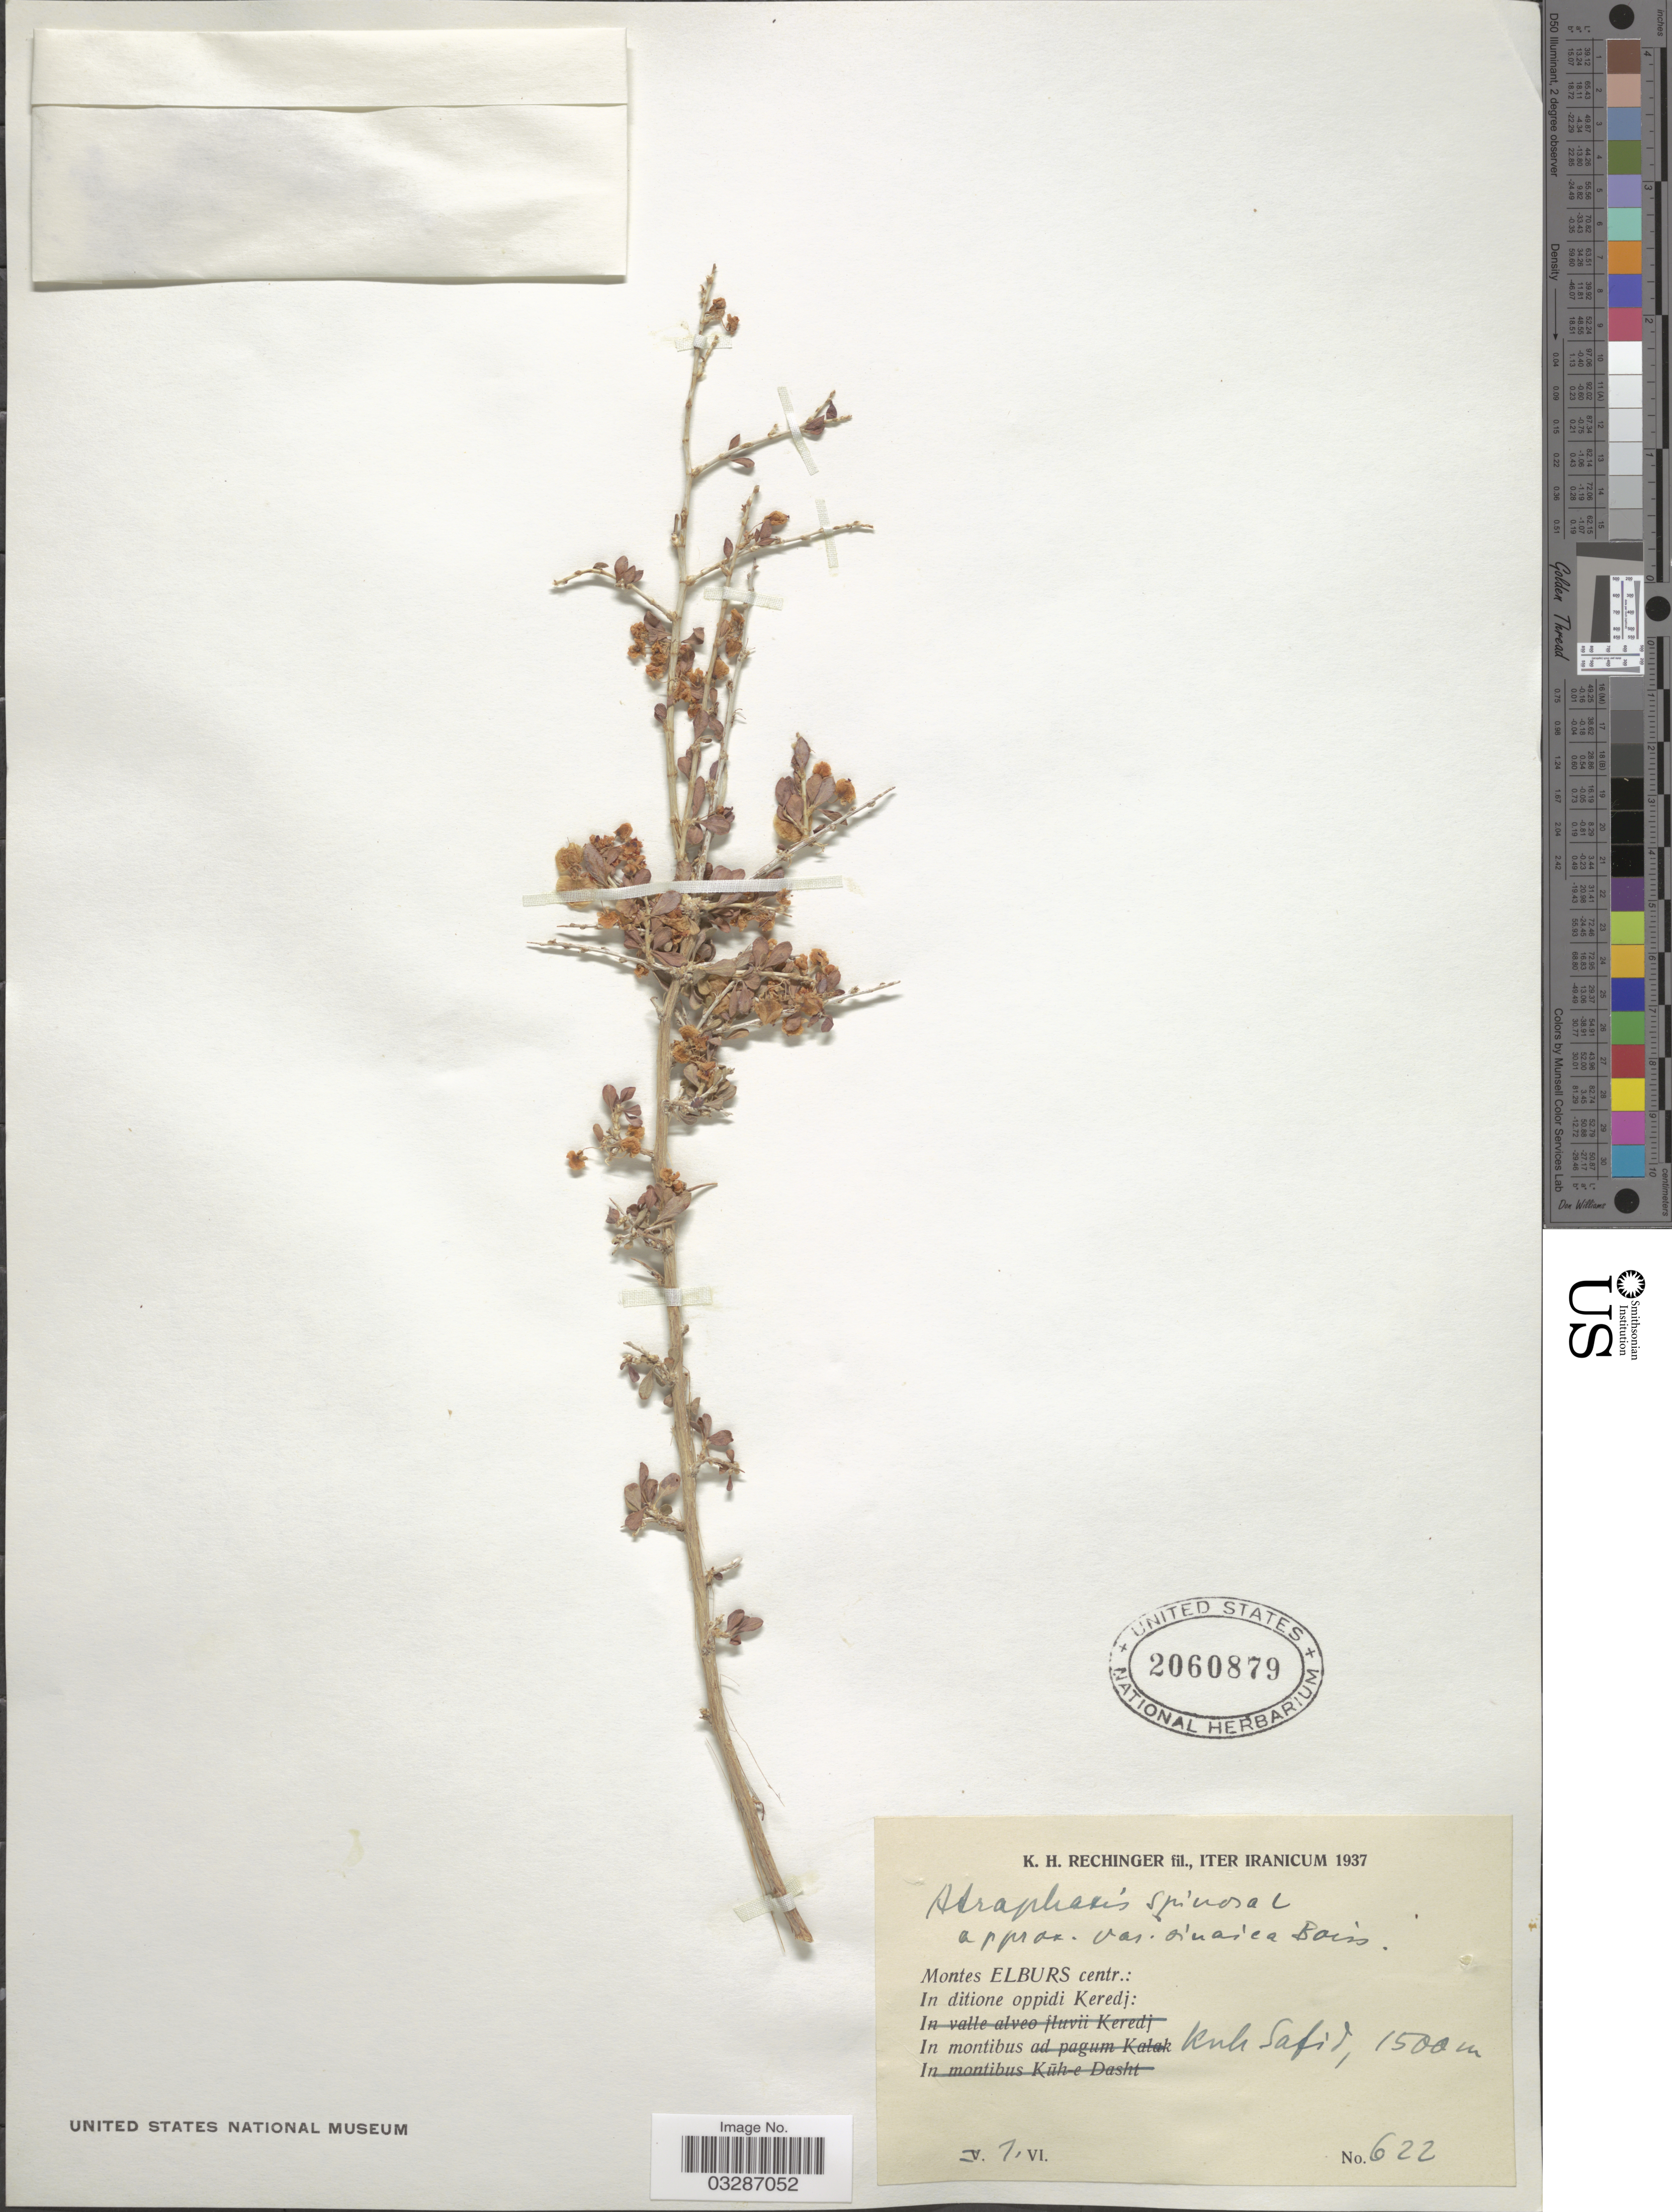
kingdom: Plantae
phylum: Tracheophyta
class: Magnoliopsida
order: Caryophyllales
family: Polygonaceae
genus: Atraphaxis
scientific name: Atraphaxis spinosa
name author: L.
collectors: K. H. Rechinger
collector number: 622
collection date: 1937-06-07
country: Iran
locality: Montes Elburs centr.: In ditione oppidi Keredj. In montibus Kuk Sapid [interpreted].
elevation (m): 1500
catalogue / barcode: US 2060879